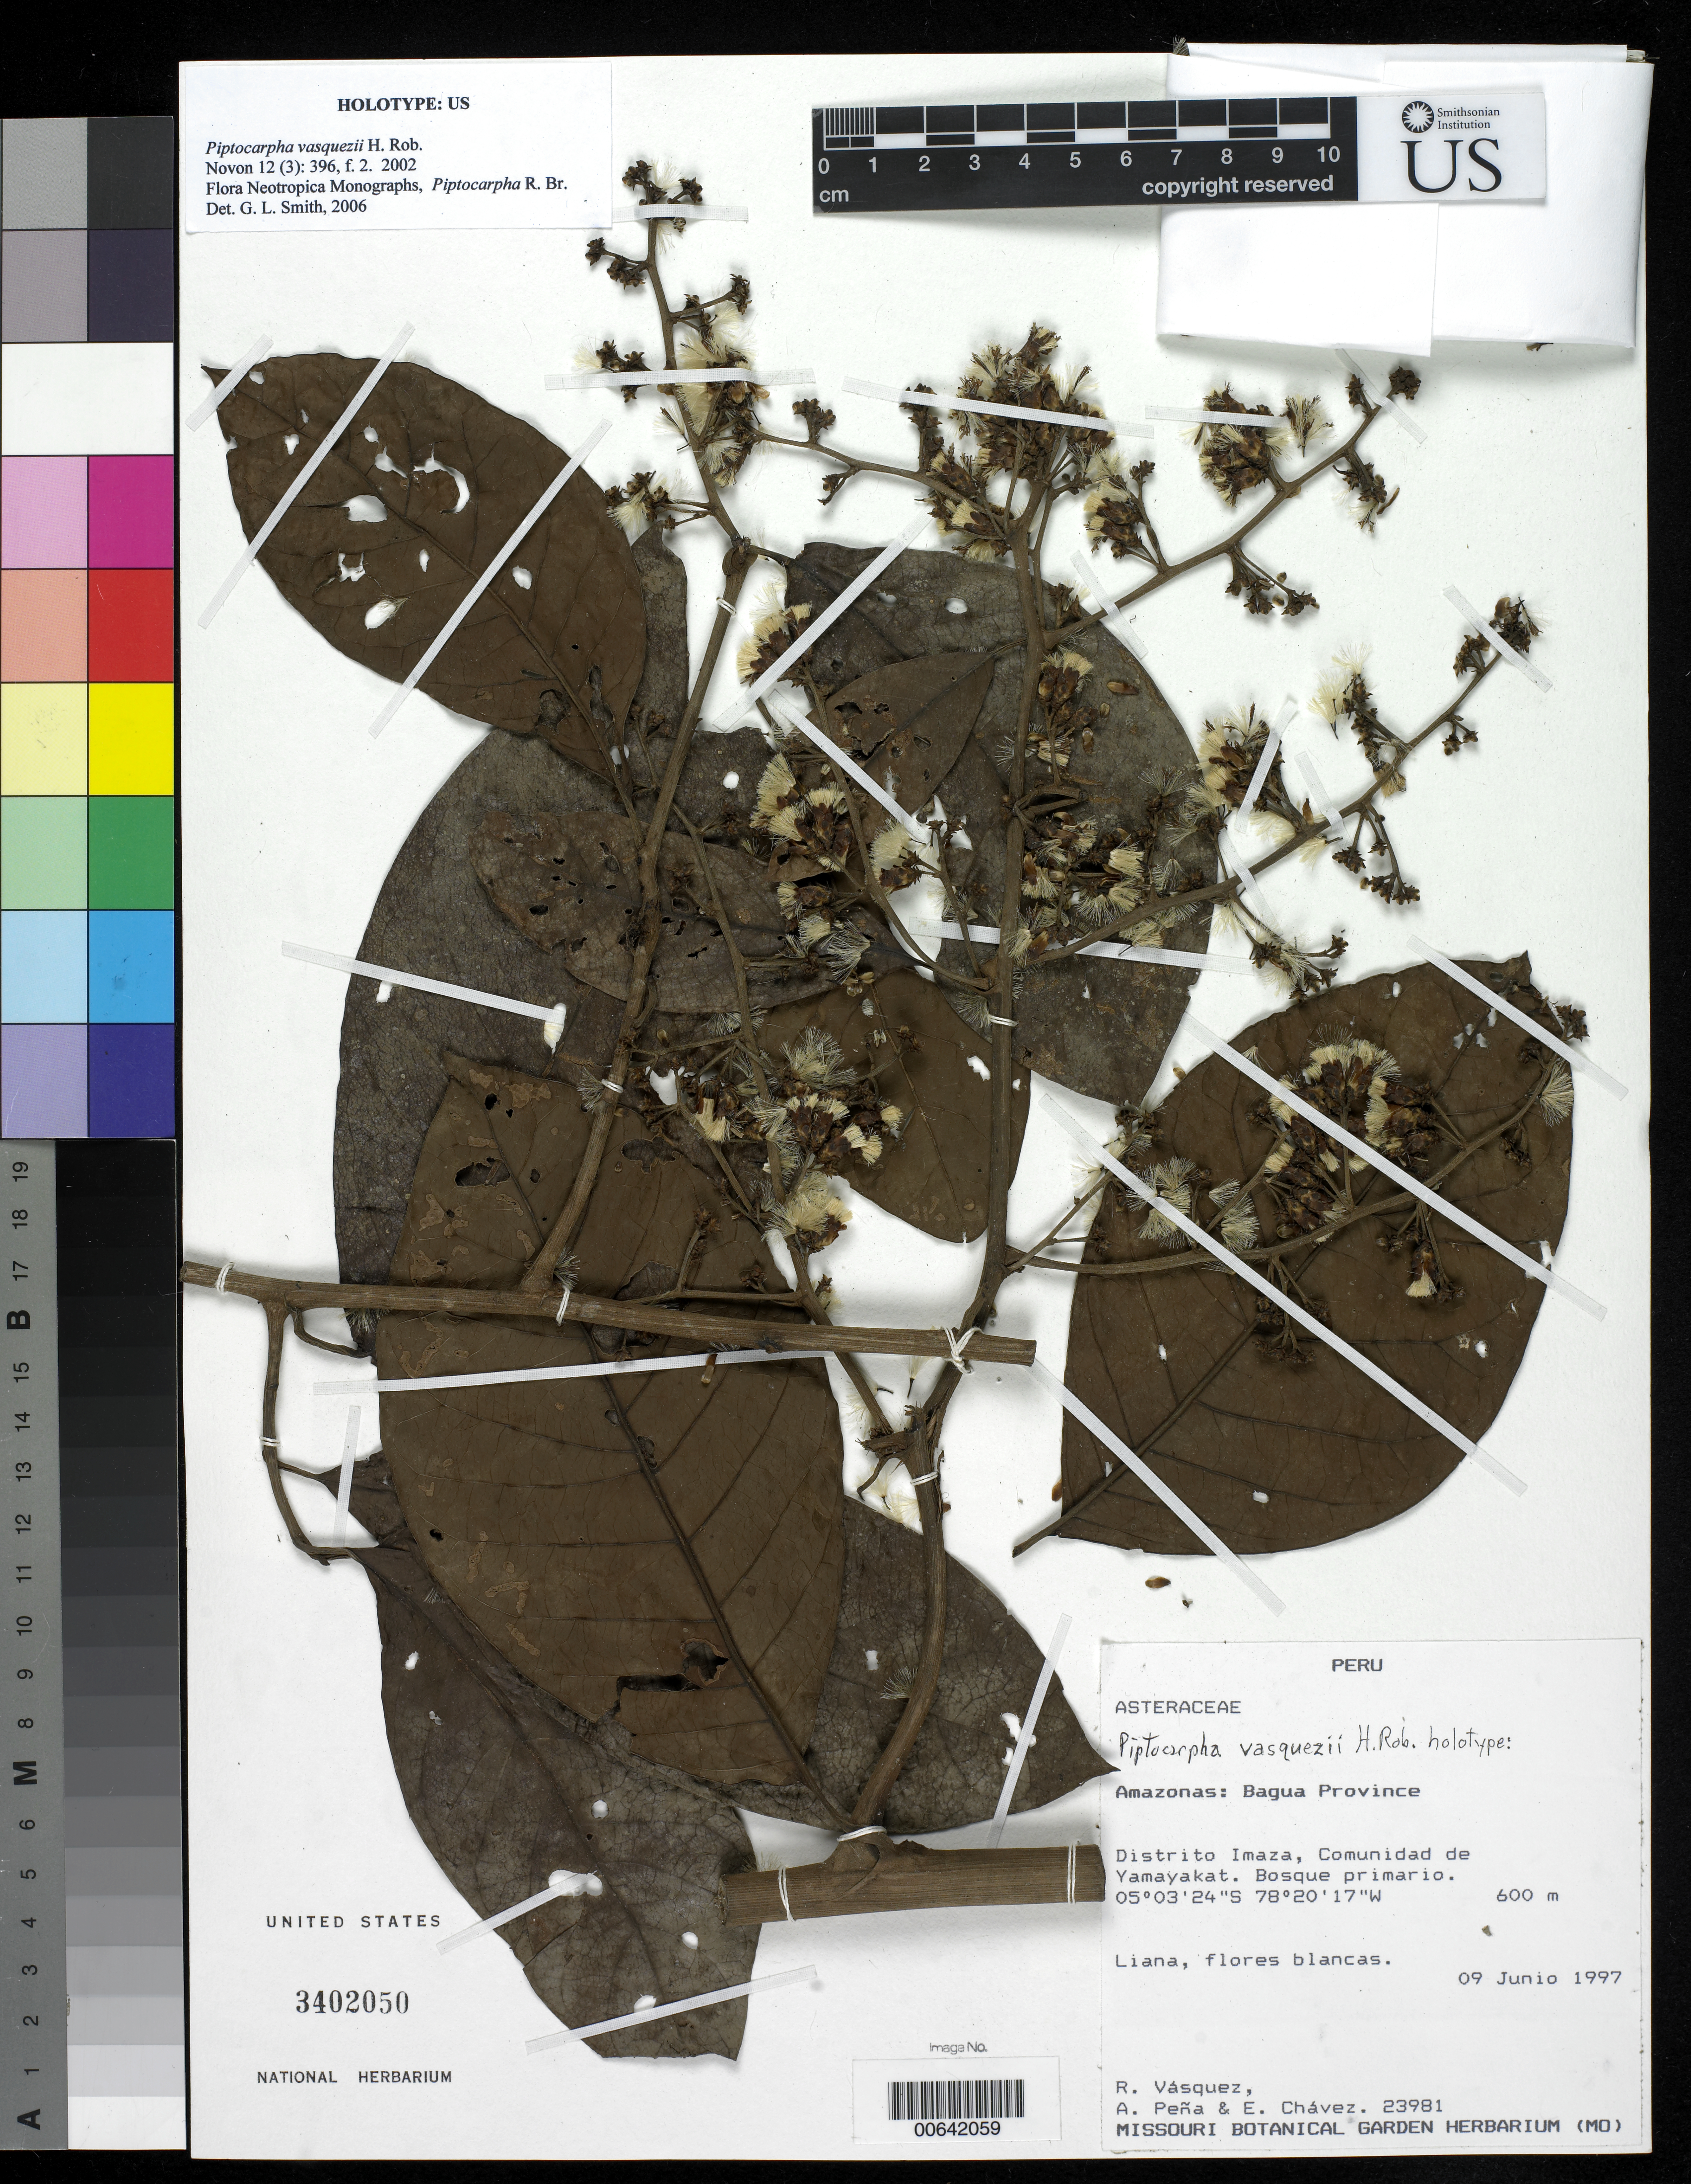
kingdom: Plantae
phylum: Tracheophyta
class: Magnoliopsida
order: Asterales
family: Asteraceae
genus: Piptocarpha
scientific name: Piptocarpha vasquezii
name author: H. Rob.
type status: Holotype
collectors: R. Vásquez, A. Peña & E. Chávez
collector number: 23981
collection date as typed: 09 Jun 1997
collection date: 1997-06-09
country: Peru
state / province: Amazonas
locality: Amazonas: Bagua Province. Distrito Imaza, Comunidad de Yamayakat.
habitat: Bosque primario.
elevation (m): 600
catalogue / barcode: US 3402050